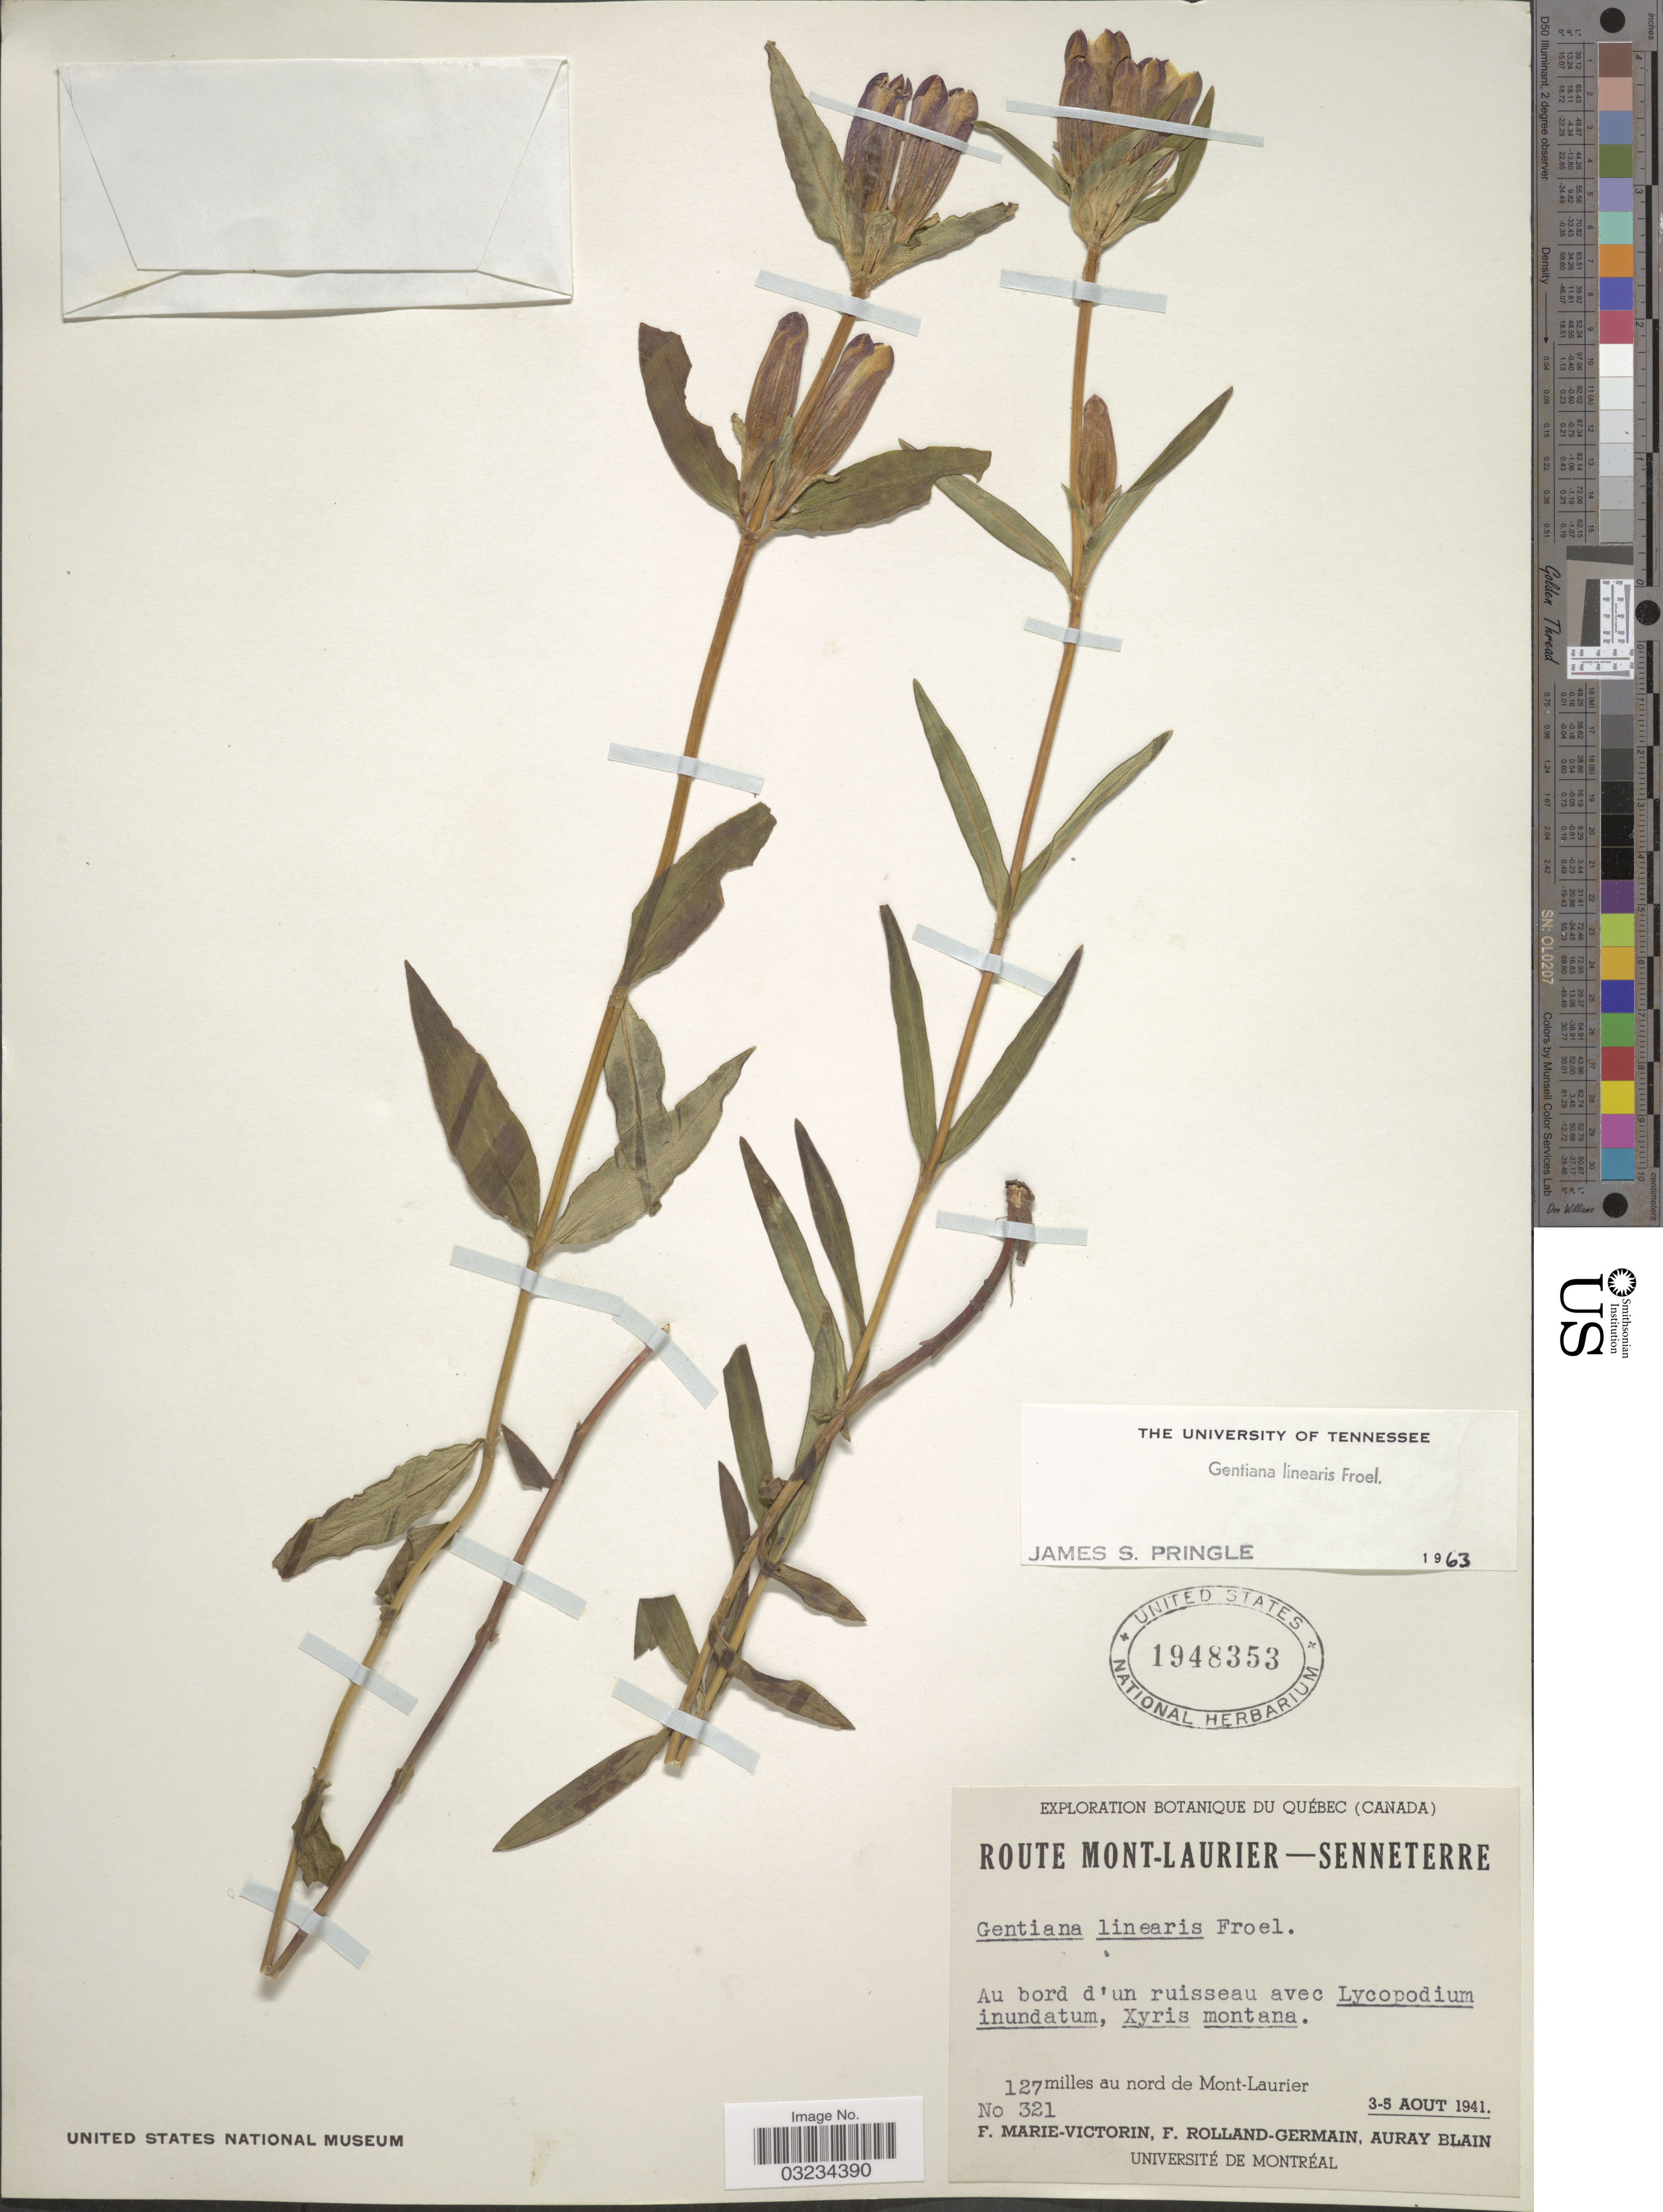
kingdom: Plantae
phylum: Tracheophyta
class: Magnoliopsida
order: Gentianales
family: Gentianaceae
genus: Gentiana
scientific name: Gentiana linearis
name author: Froel.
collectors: F. Marie-Victorin, Rolland-Germain & A. Blain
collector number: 321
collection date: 1941-08-03/1941-08-05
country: Canada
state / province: Quebec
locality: Route Mont-Laurier-Senneterre. 127 milles au nord de Mont-Laurier.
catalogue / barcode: US 1948353